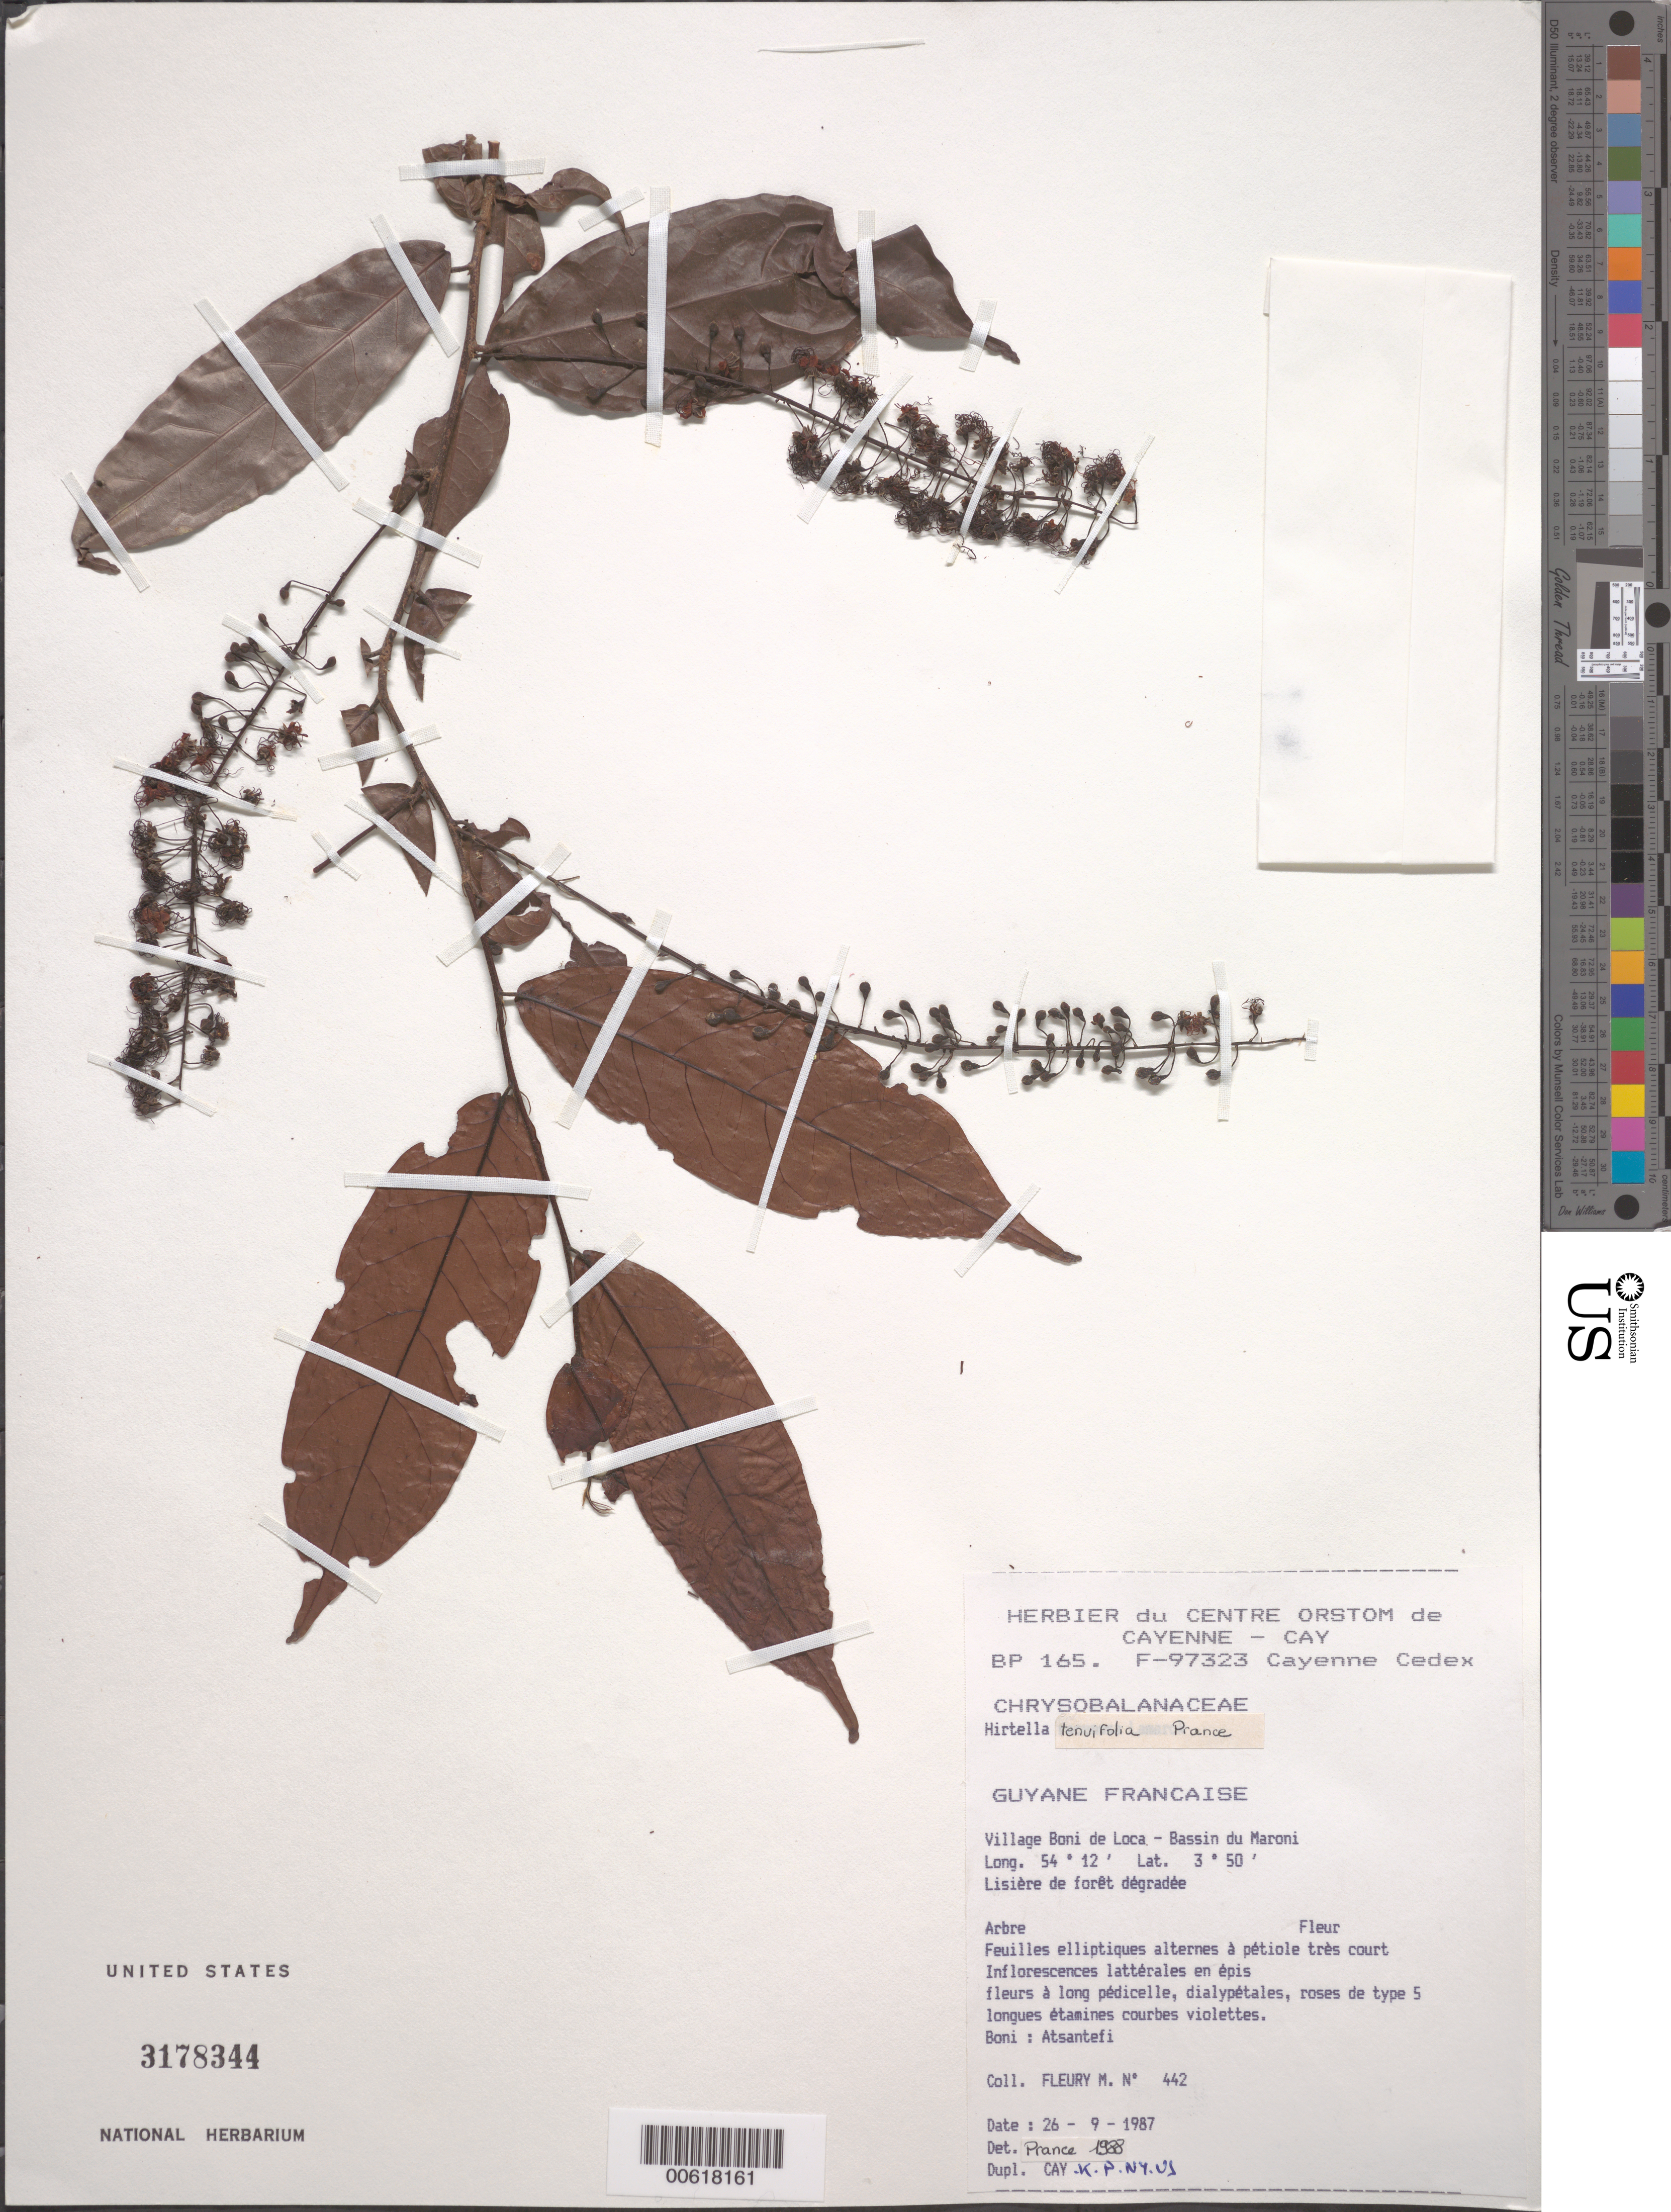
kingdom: Plantae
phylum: Tracheophyta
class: Magnoliopsida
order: Malpighiales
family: Chrysobalanaceae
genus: Hirtella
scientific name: Hirtella tenuifolia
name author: Prance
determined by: Prance, G. T.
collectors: M. Fleury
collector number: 442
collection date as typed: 26-Sep-87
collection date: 1987-09-26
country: French Guiana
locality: Village Boni de Loca, Bassin du Maroni - Lawa, Route de Bonami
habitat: Lisiere de foret degradee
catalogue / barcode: US 3178344